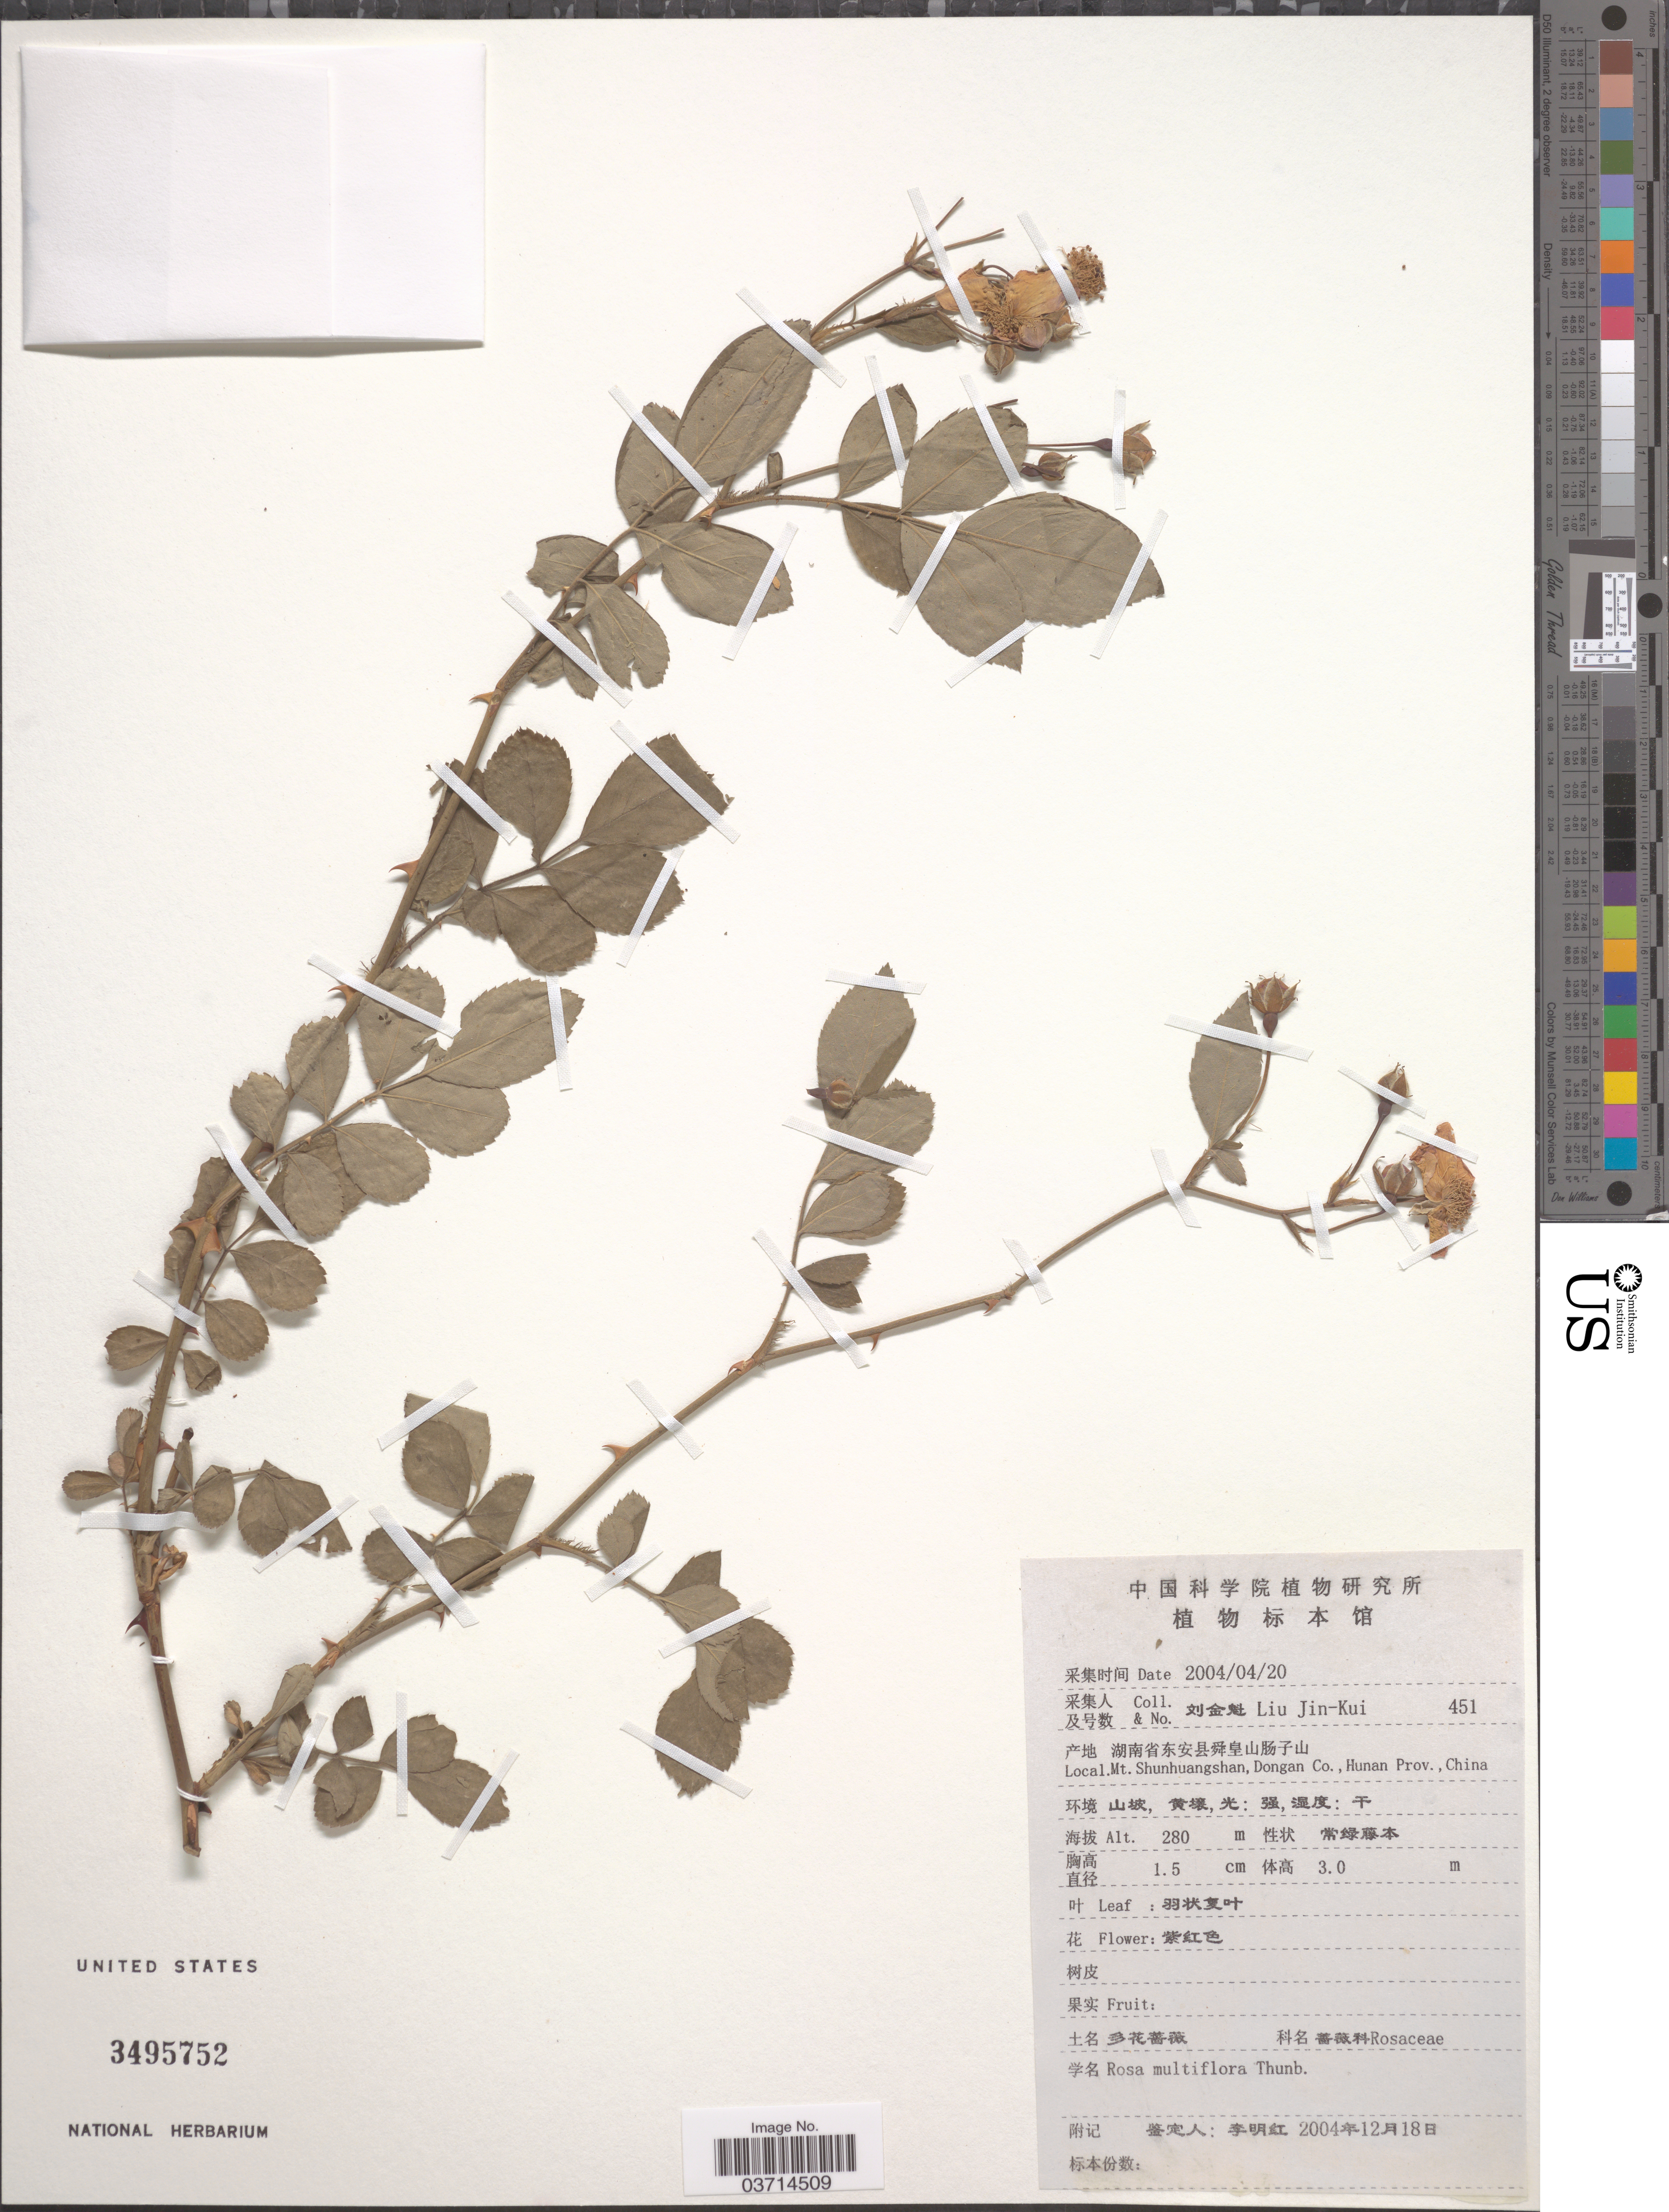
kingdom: Plantae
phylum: Tracheophyta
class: Magnoliopsida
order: Rosales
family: Rosaceae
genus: Rosa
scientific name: Rosa multiflora var. multiflora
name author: Thunb.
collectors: L. Jin-Kui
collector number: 451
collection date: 2004-04-20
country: China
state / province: Hunan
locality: Mt. Shunhuangshan, Dongan Co.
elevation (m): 280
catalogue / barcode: US 3495752